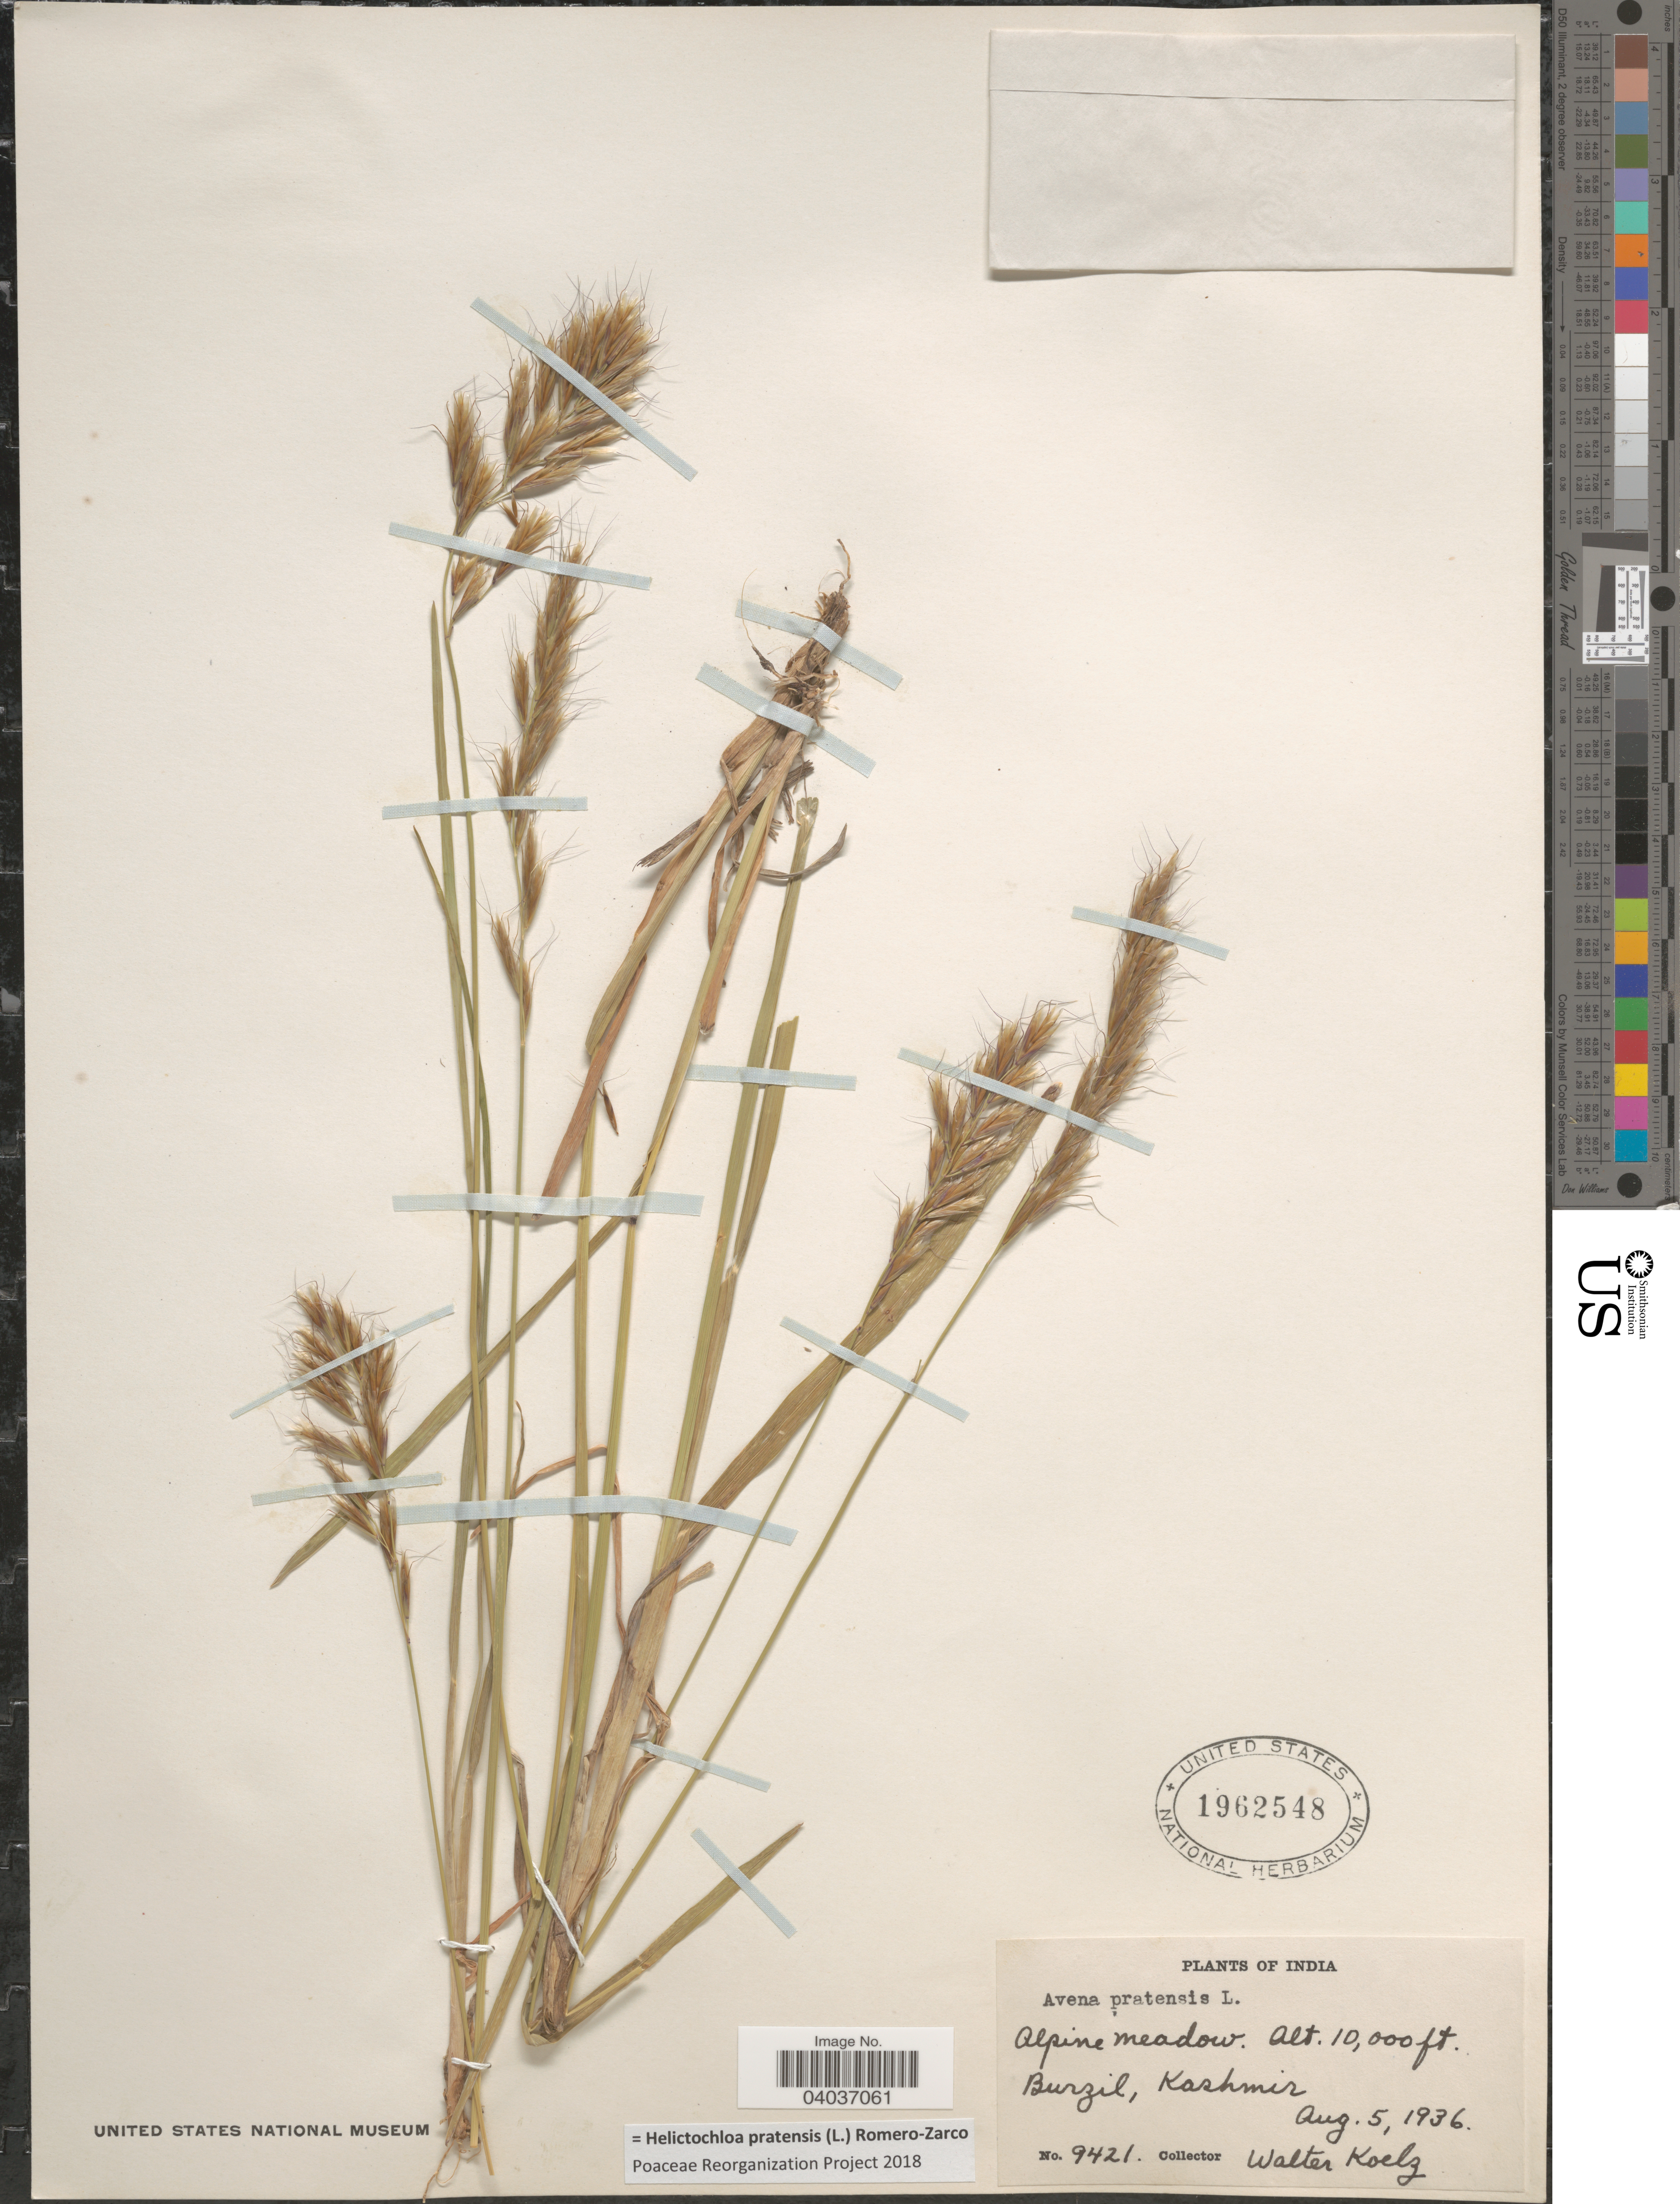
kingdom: Plantae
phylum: Tracheophyta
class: Liliopsida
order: Poales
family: Poaceae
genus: Helictochloa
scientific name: Helictochloa pratensis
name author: (L.) Romero-Zarco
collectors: W. N. Koelz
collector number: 9421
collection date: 1936-08-05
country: India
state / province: Jammu and Kashmir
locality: Alpine meadow. Burzil, Kashmir.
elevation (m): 3048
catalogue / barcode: US 1962548